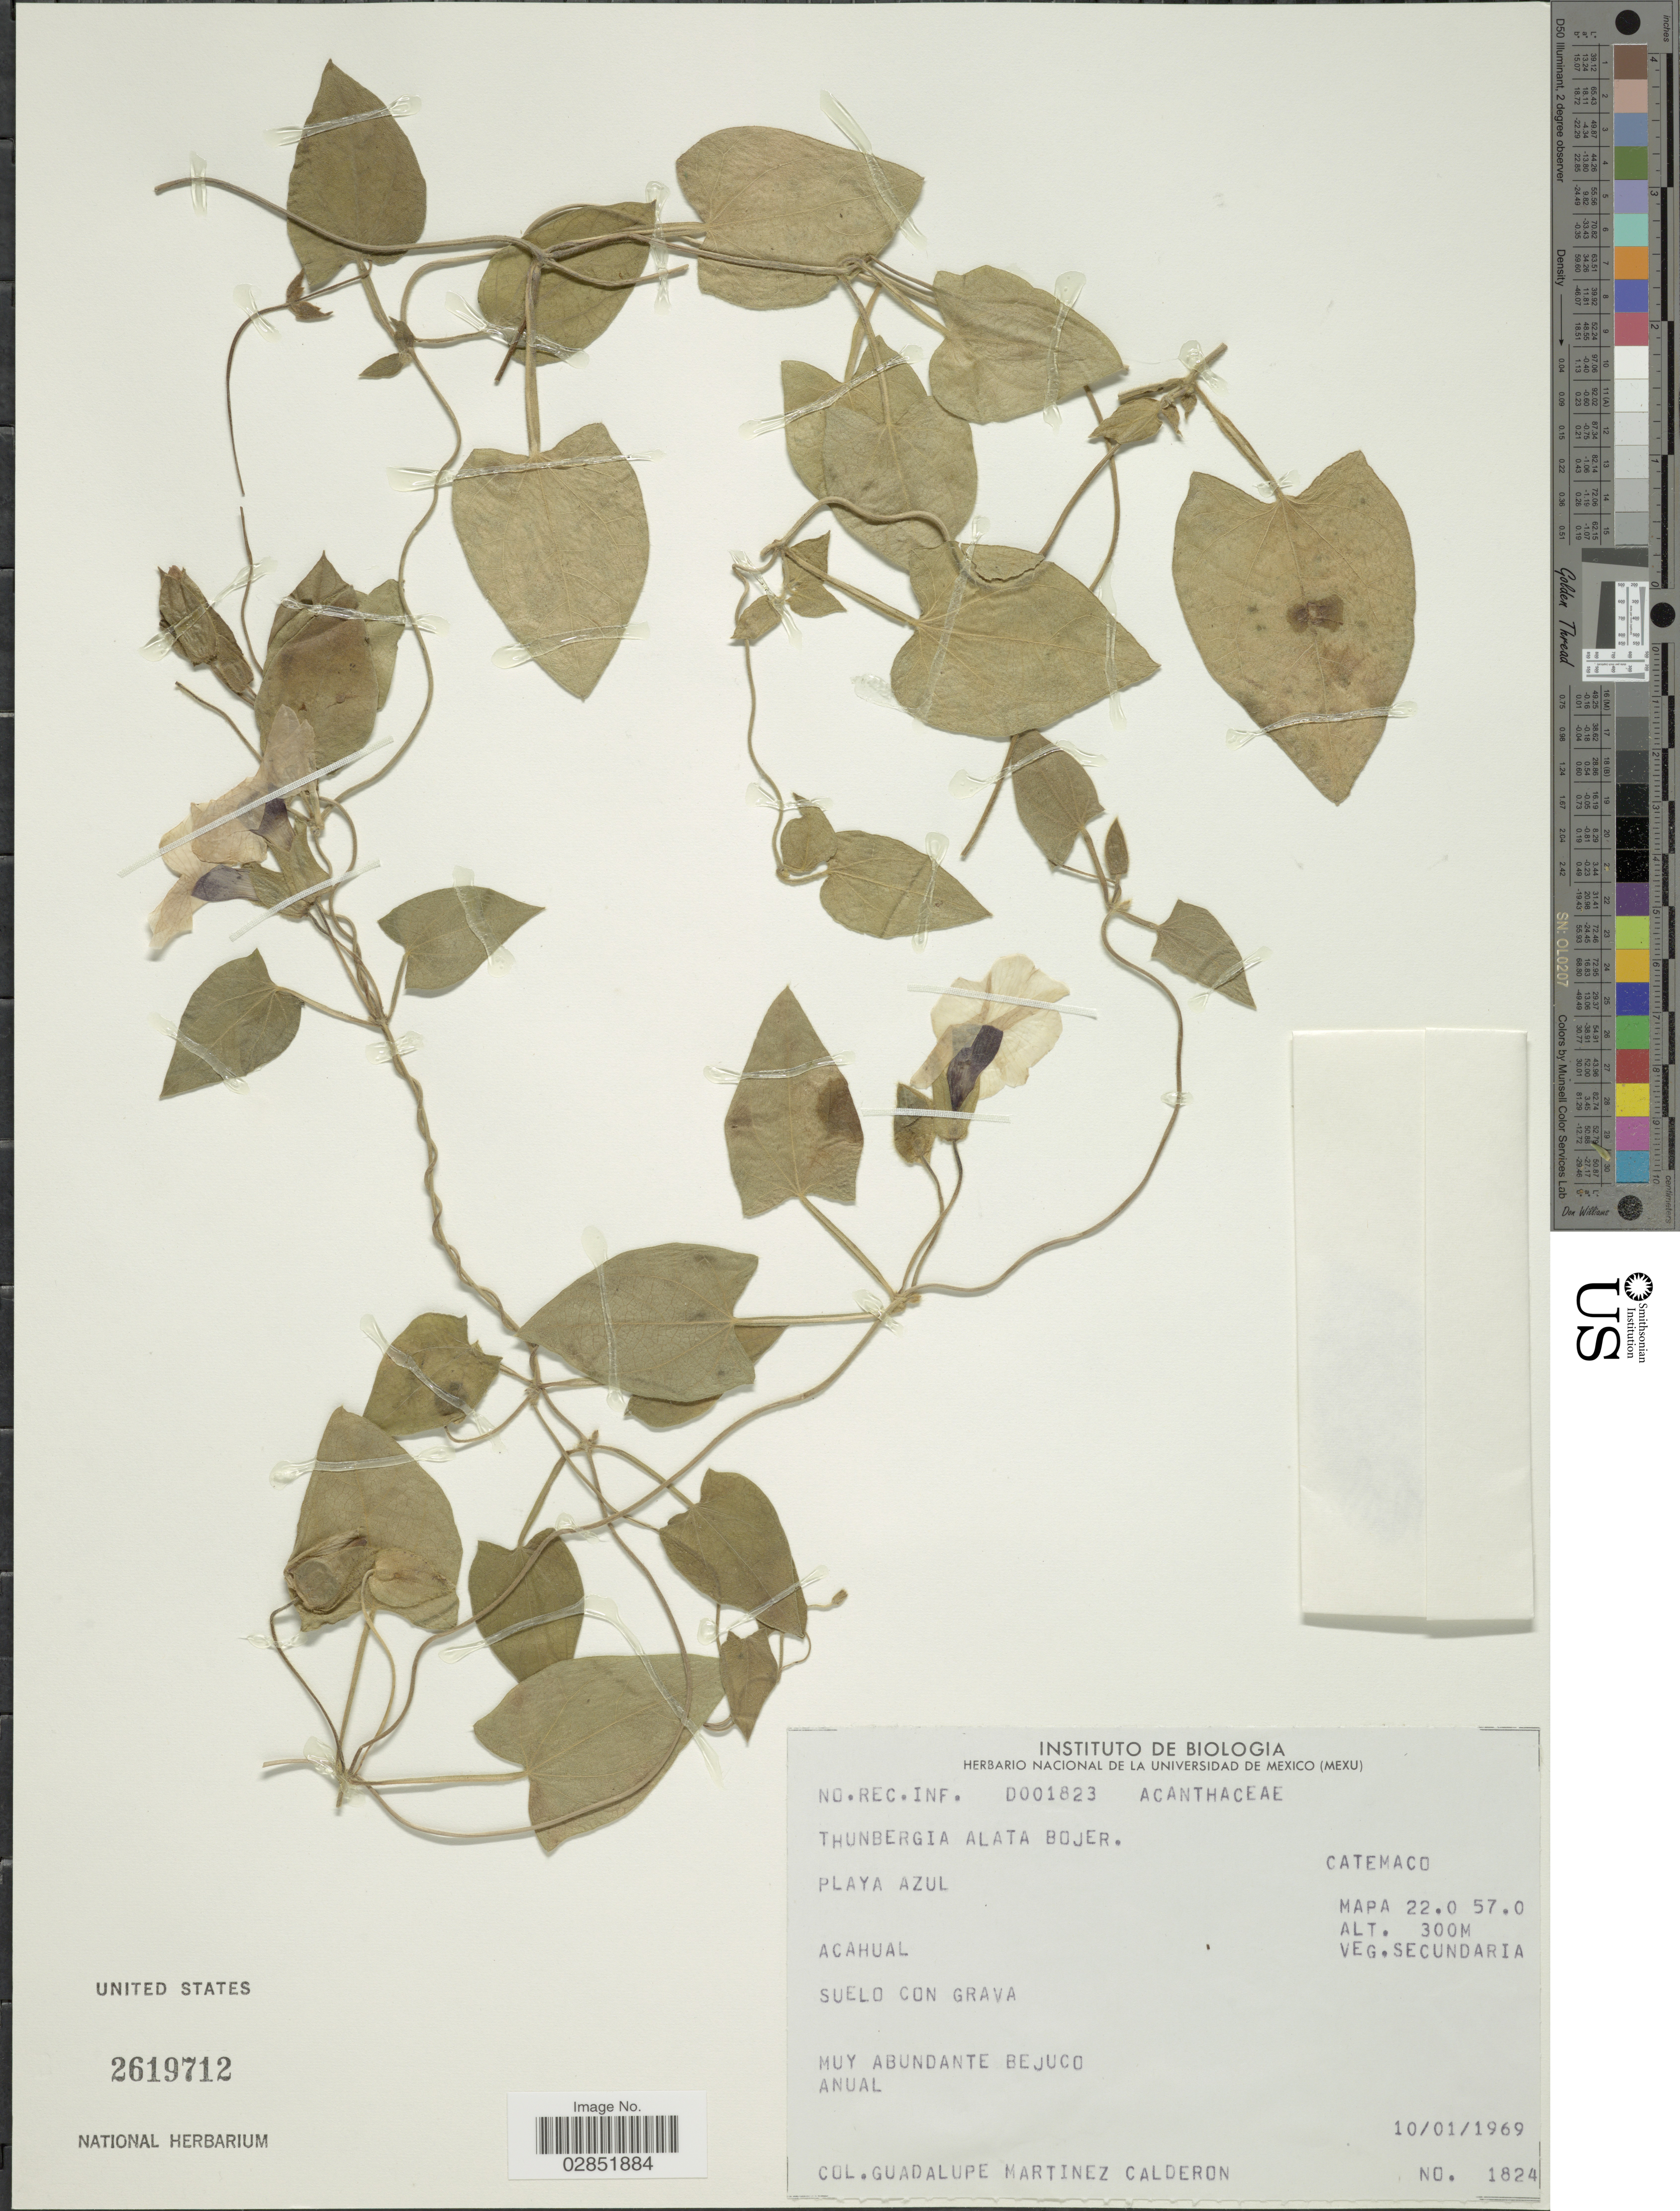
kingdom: Plantae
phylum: Tracheophyta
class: Magnoliopsida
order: Lamiales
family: Acanthaceae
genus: Thunbergia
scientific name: Thunbergia alata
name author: Bojer ex Sims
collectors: G. Martinez-C.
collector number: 1824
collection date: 1969-01-10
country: Mexico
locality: Playa Azul, Catemaco. Mapa 22.0 57.0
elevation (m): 300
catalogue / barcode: US 2619712